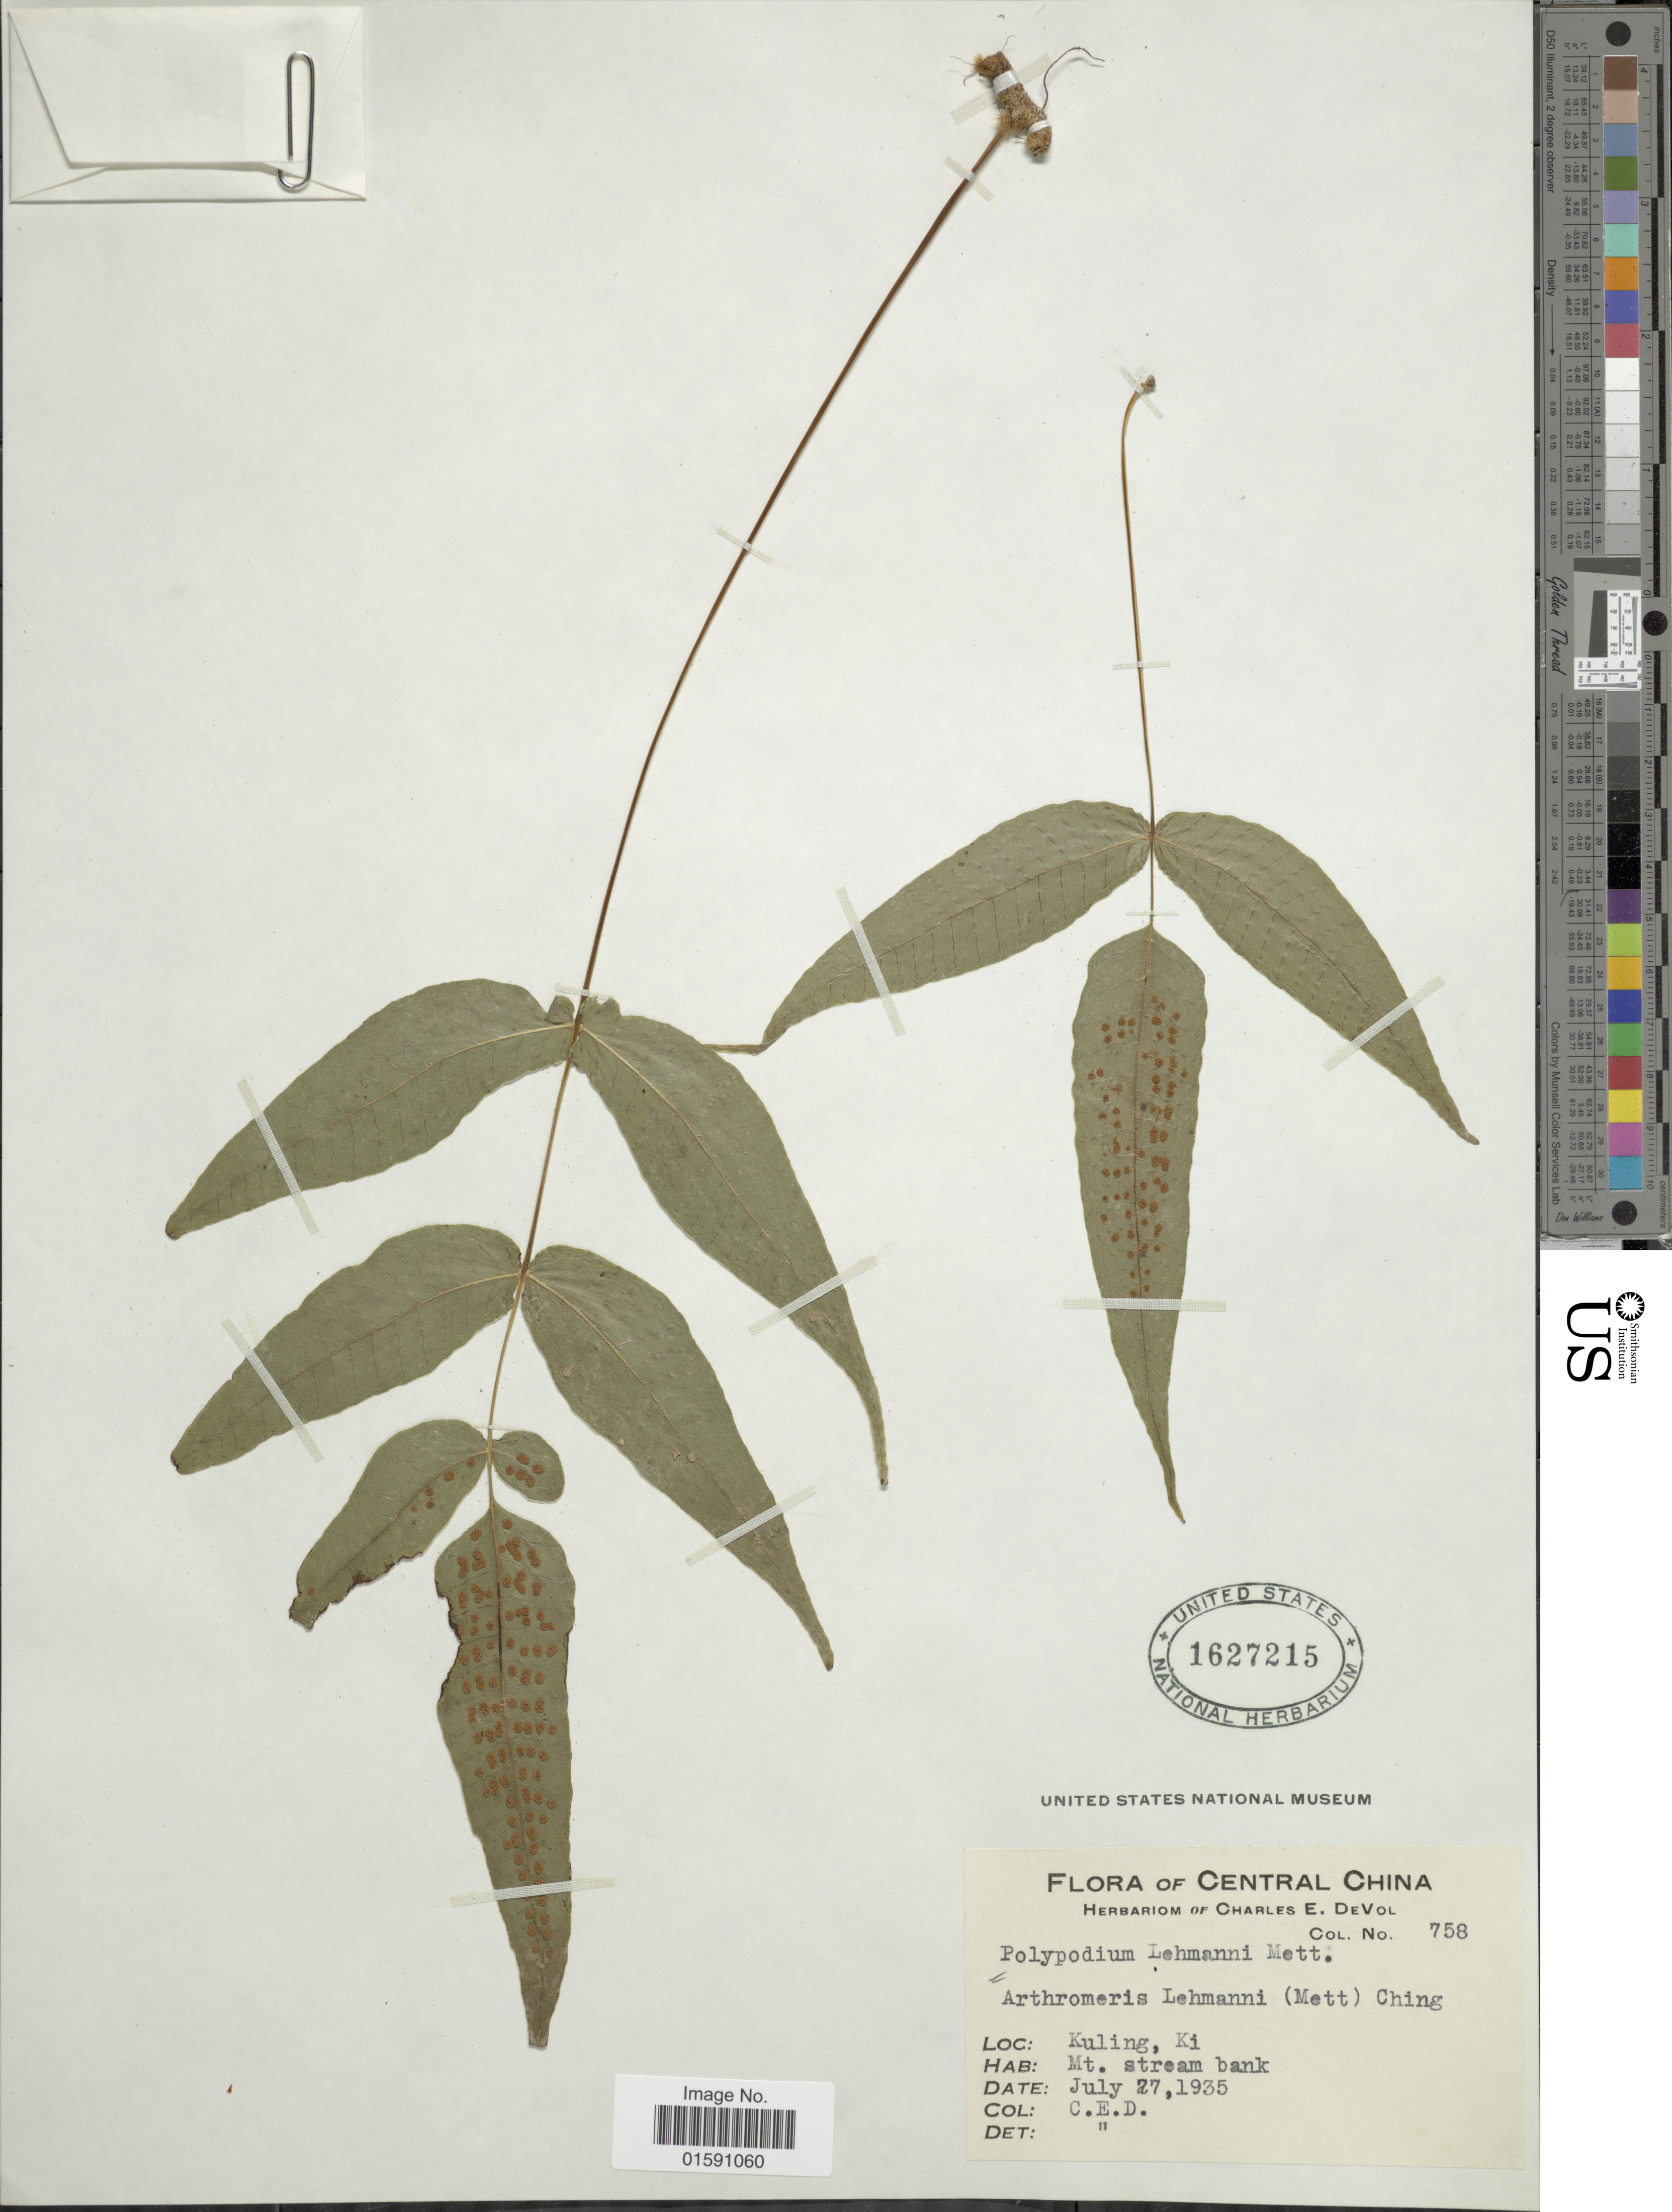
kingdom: Plantae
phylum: Tracheophyta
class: Polypodiopsida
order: Polypodiales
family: Polypodiaceae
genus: Arthromeris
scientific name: Arthromeris lehmannii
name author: (Mett.) Ching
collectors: C. E. De Vol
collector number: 758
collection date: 1935-07-27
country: China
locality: Central China. Kuling, Ki. Mt. stream bank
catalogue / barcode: US 1627215